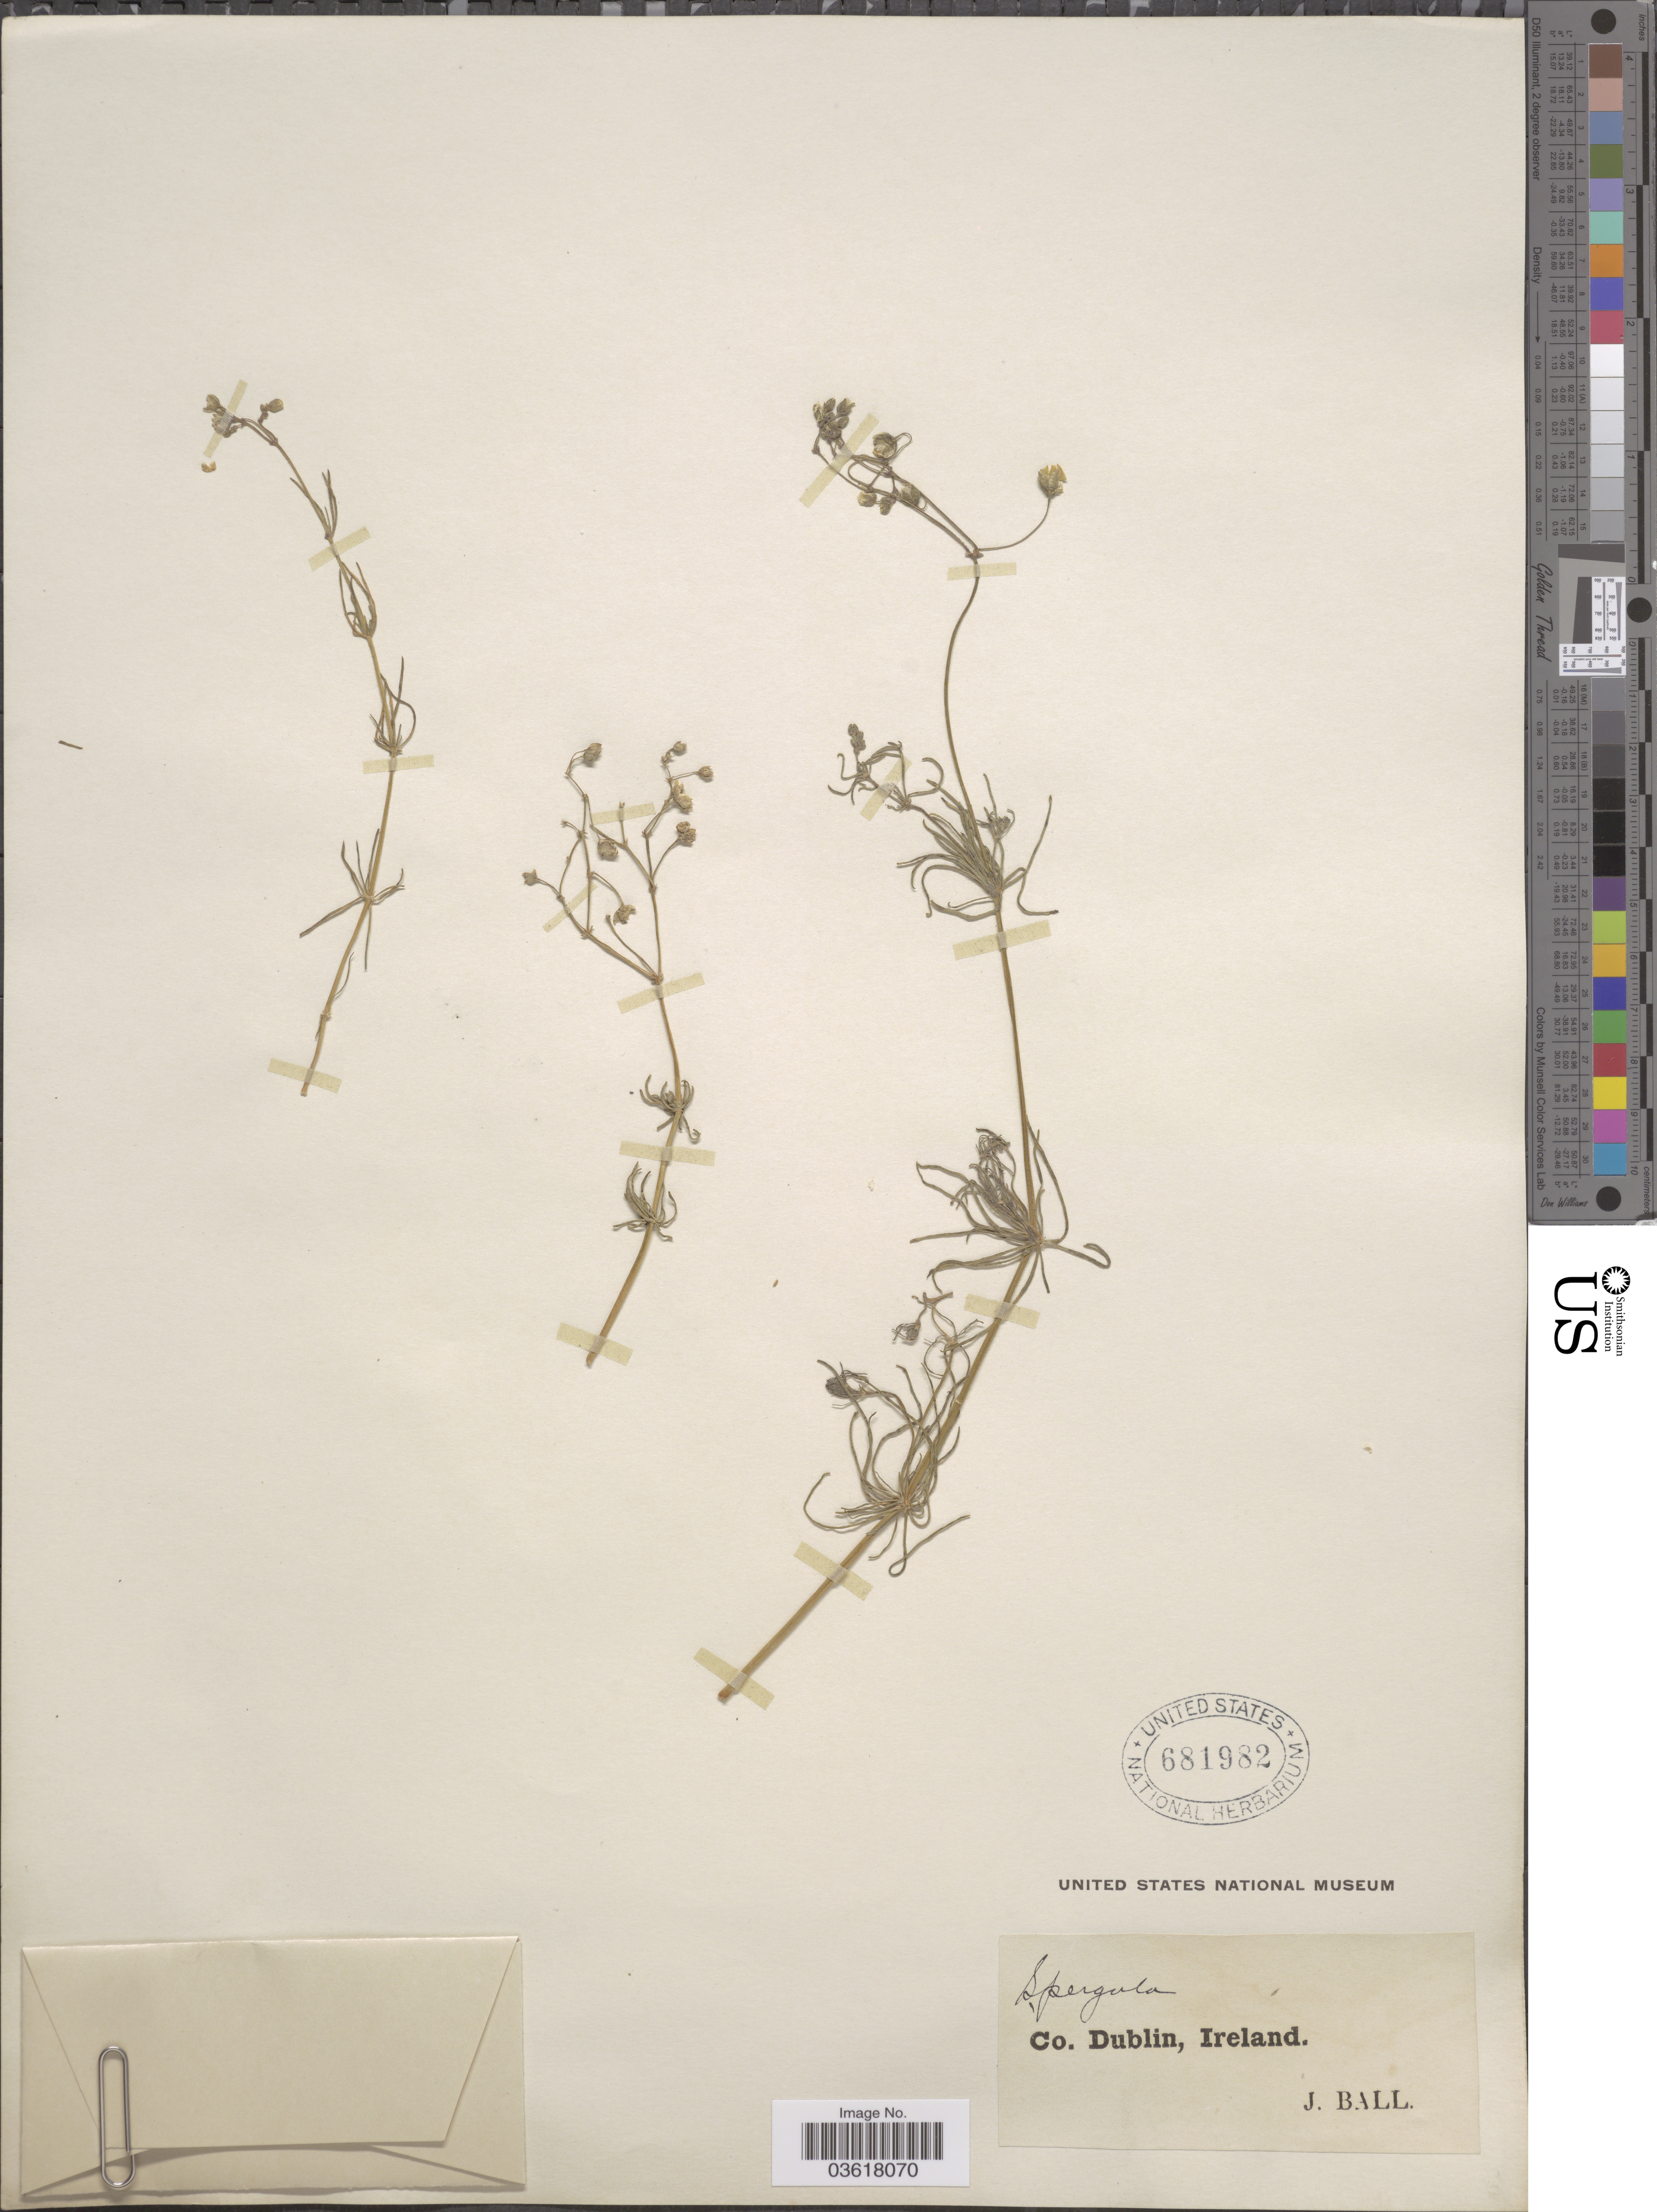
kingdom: Plantae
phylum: Tracheophyta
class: Magnoliopsida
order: Caryophyllales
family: Caryophyllaceae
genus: Spergula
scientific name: Spergula sp.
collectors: J. Ball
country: Ireland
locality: Co. Dublin.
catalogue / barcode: US 681982